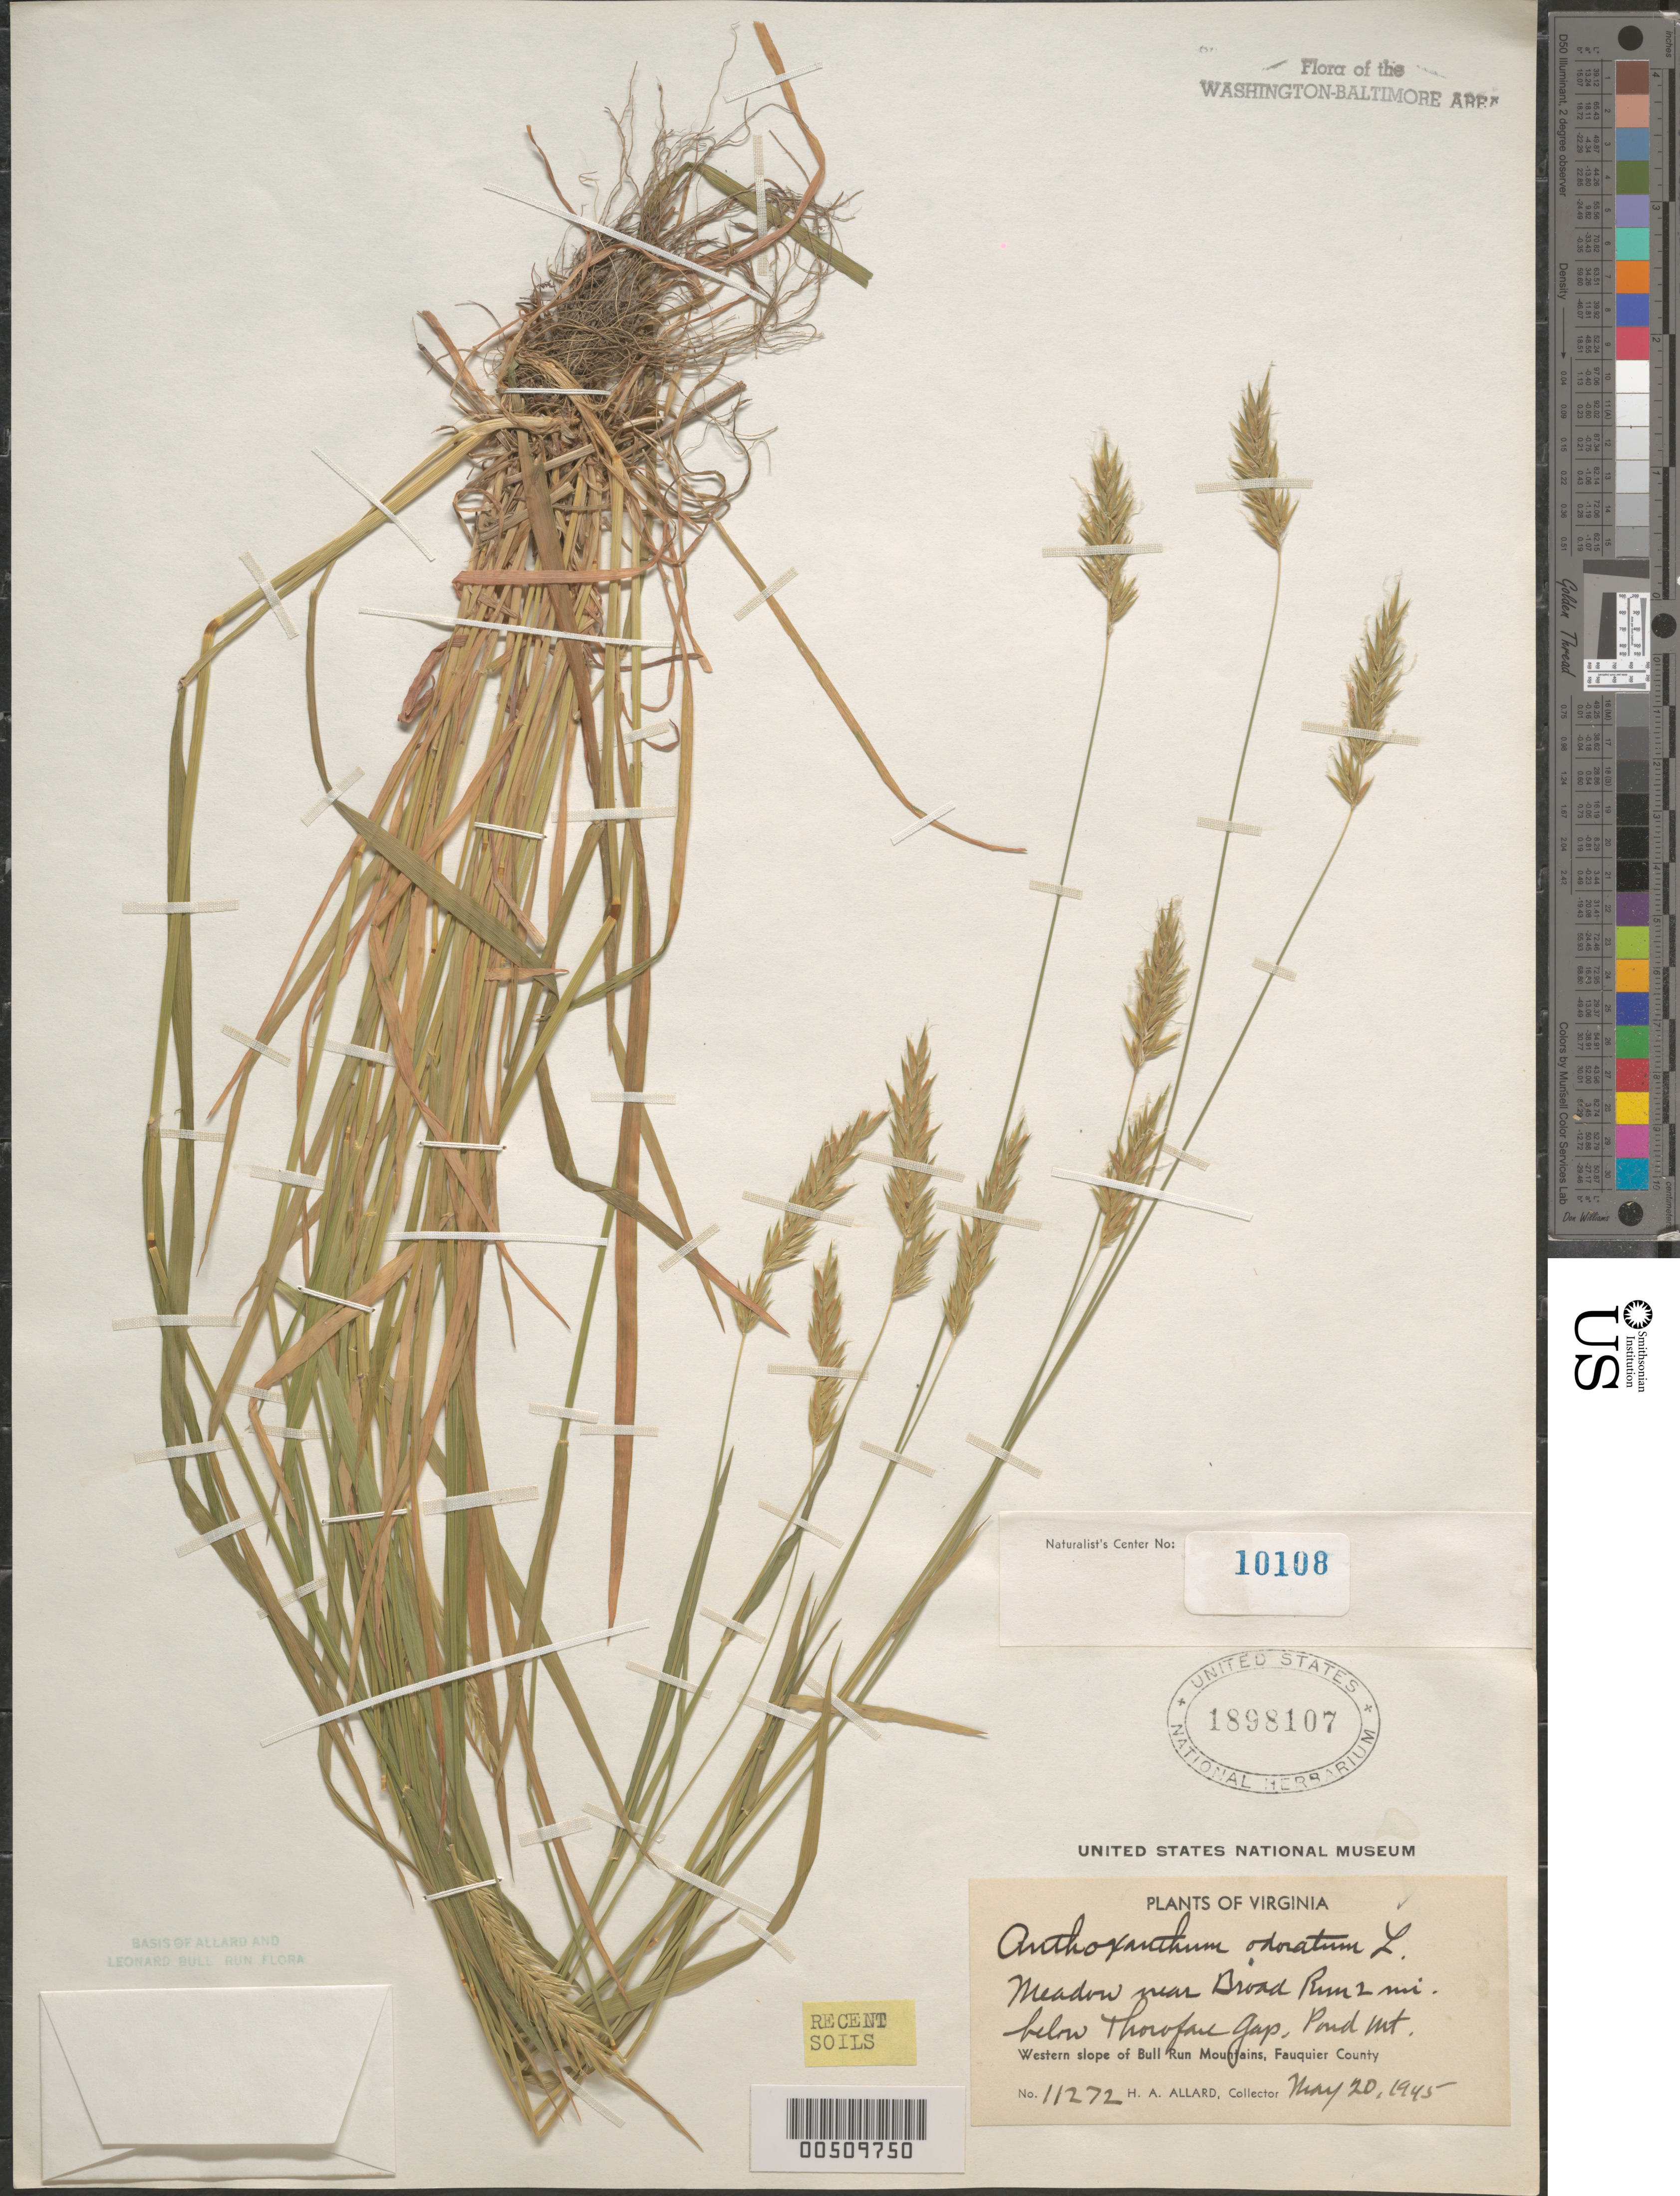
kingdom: Plantae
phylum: Tracheophyta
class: Liliopsida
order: Poales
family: Poaceae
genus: Anthoxanthum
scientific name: Anthoxanthum odoratum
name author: L.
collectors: H. A. Allard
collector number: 11272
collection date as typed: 20 May 1945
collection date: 1945-05-20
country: United States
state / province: Virginia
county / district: Fauquier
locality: Bull Run Mts., Broad Run 2 mi. below Thoroughfare Gap, Pond Mt. Bull Run Mts.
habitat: Meadow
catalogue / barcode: US 1898107